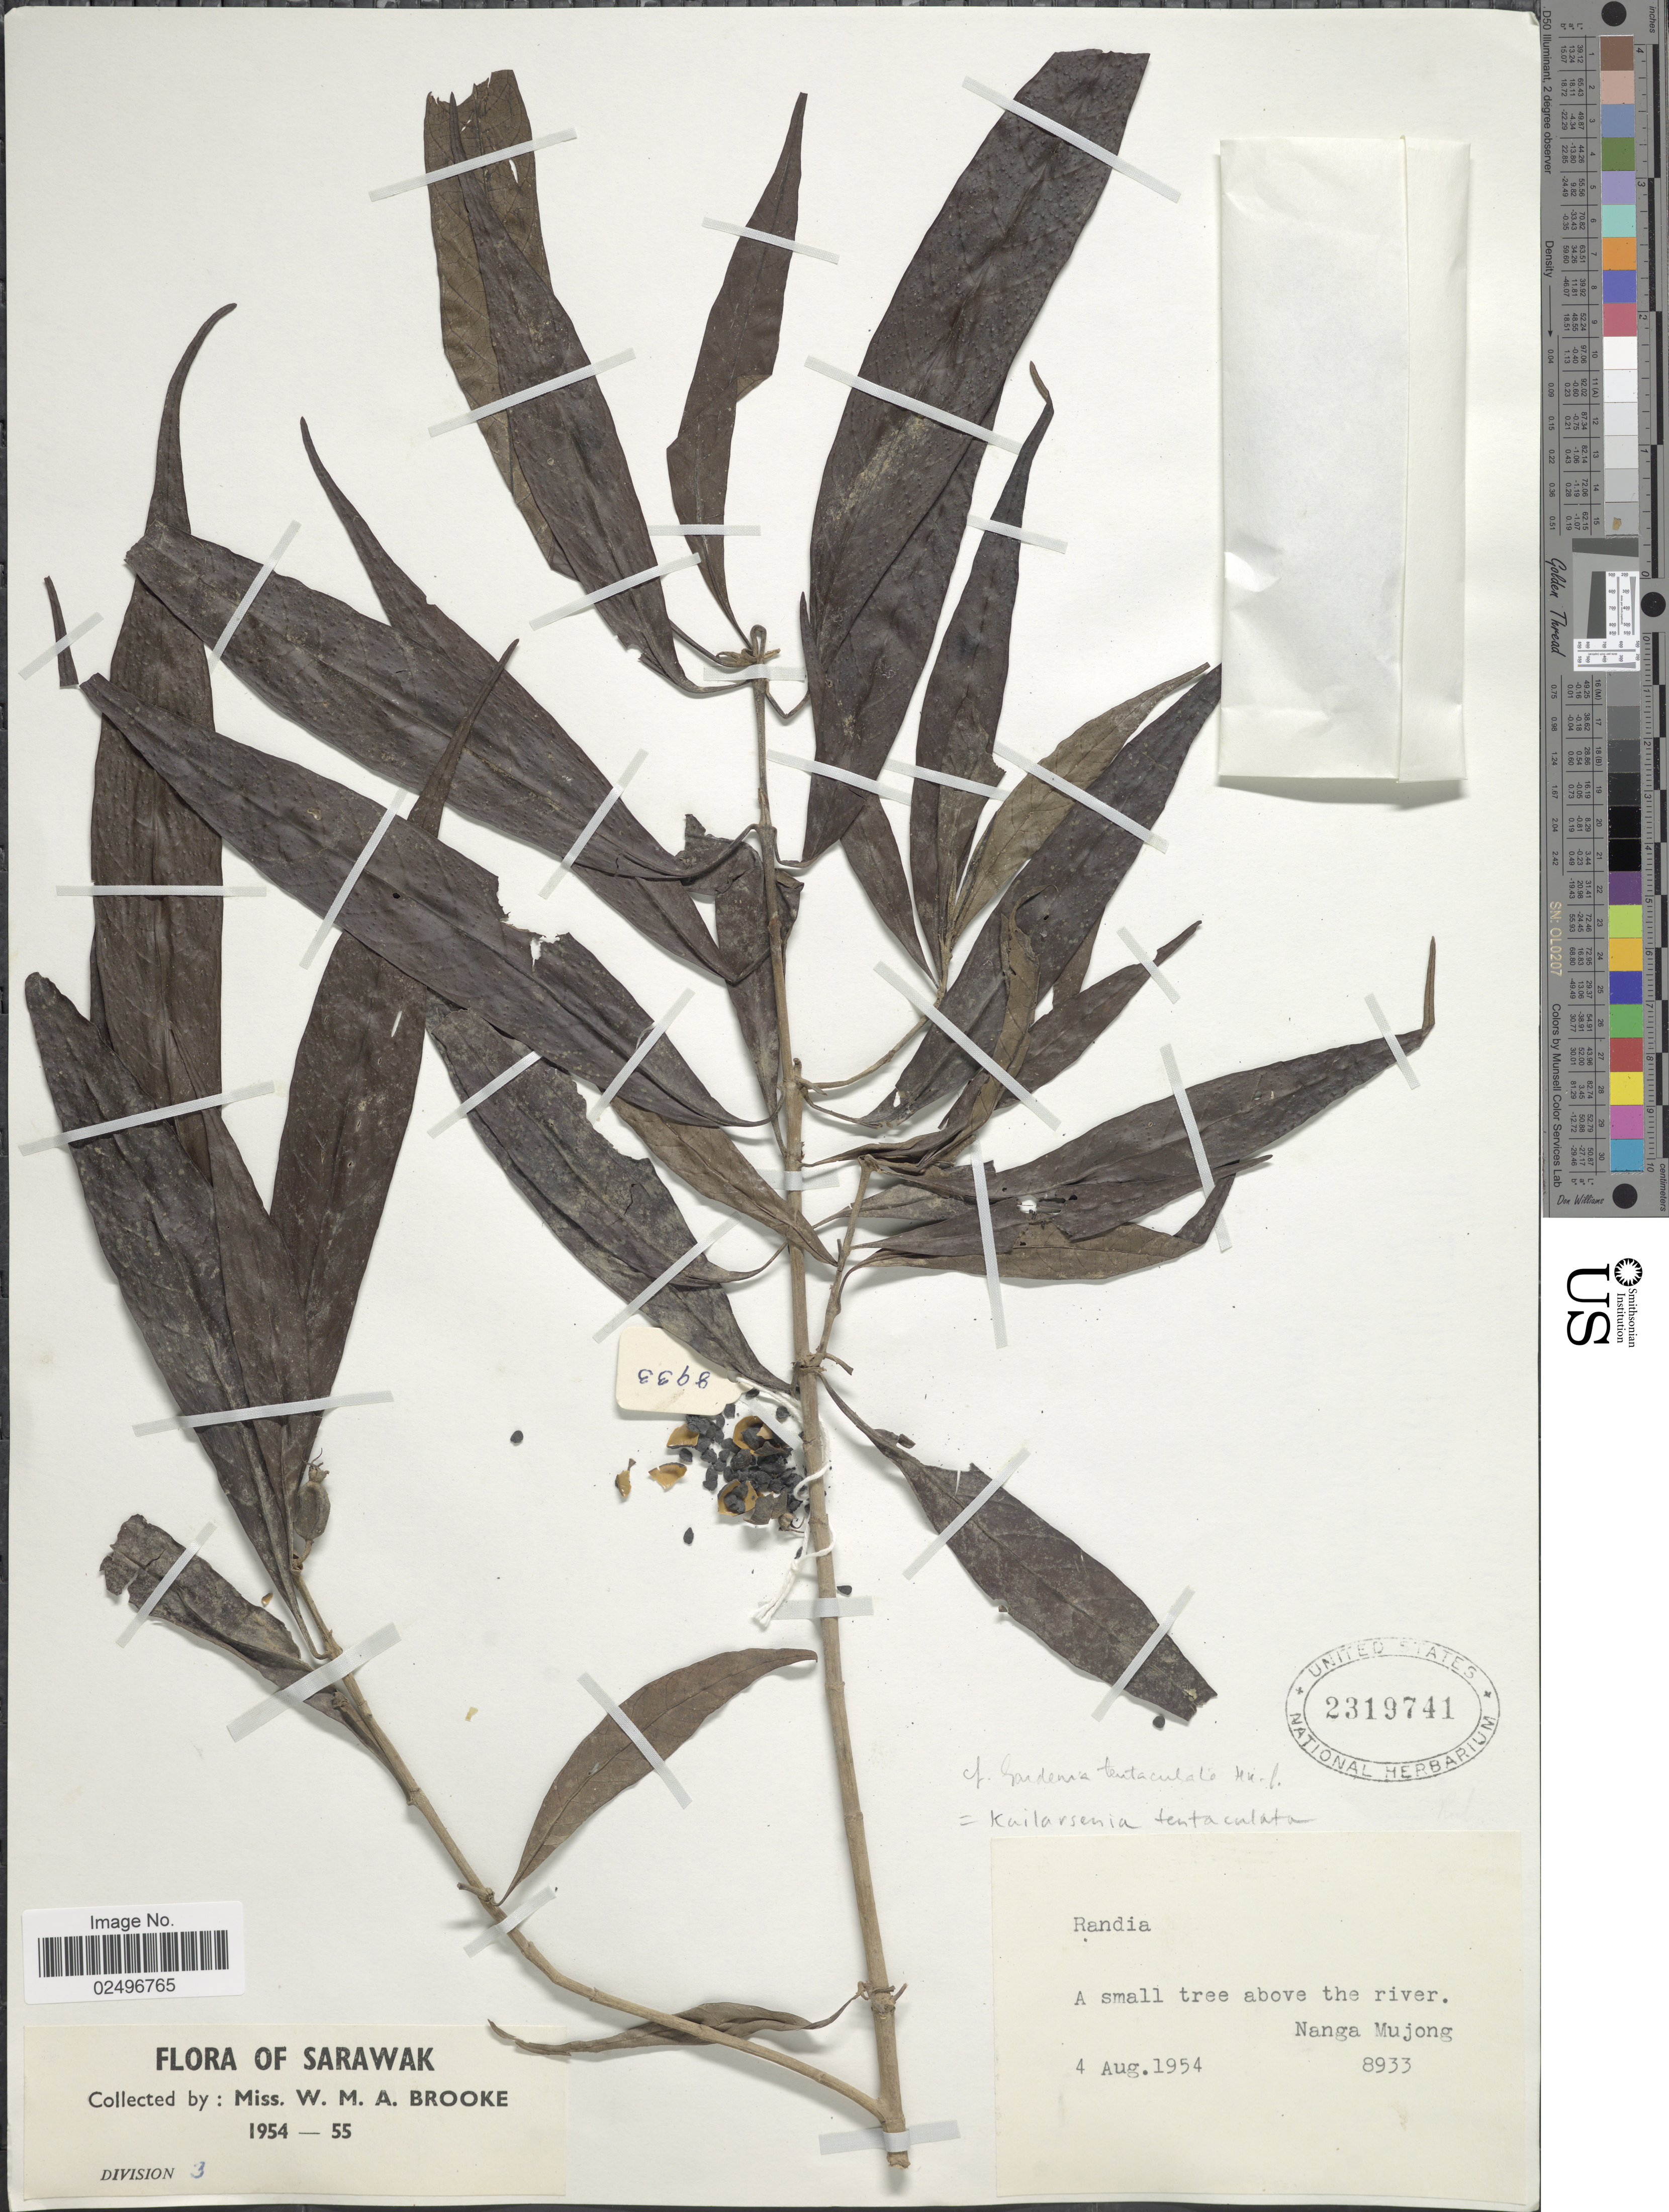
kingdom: Plantae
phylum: Tracheophyta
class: Magnoliopsida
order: Gentianales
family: Rubiaceae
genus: Kailarsenia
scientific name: Kailarsenia tentaculata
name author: (Hook. f.) Tirveng.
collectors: W. Brooke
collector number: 8933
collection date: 1954-08-04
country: Malaysia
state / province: Sarawak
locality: A small tree above the river, Nanga Mujong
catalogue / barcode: US 2319741